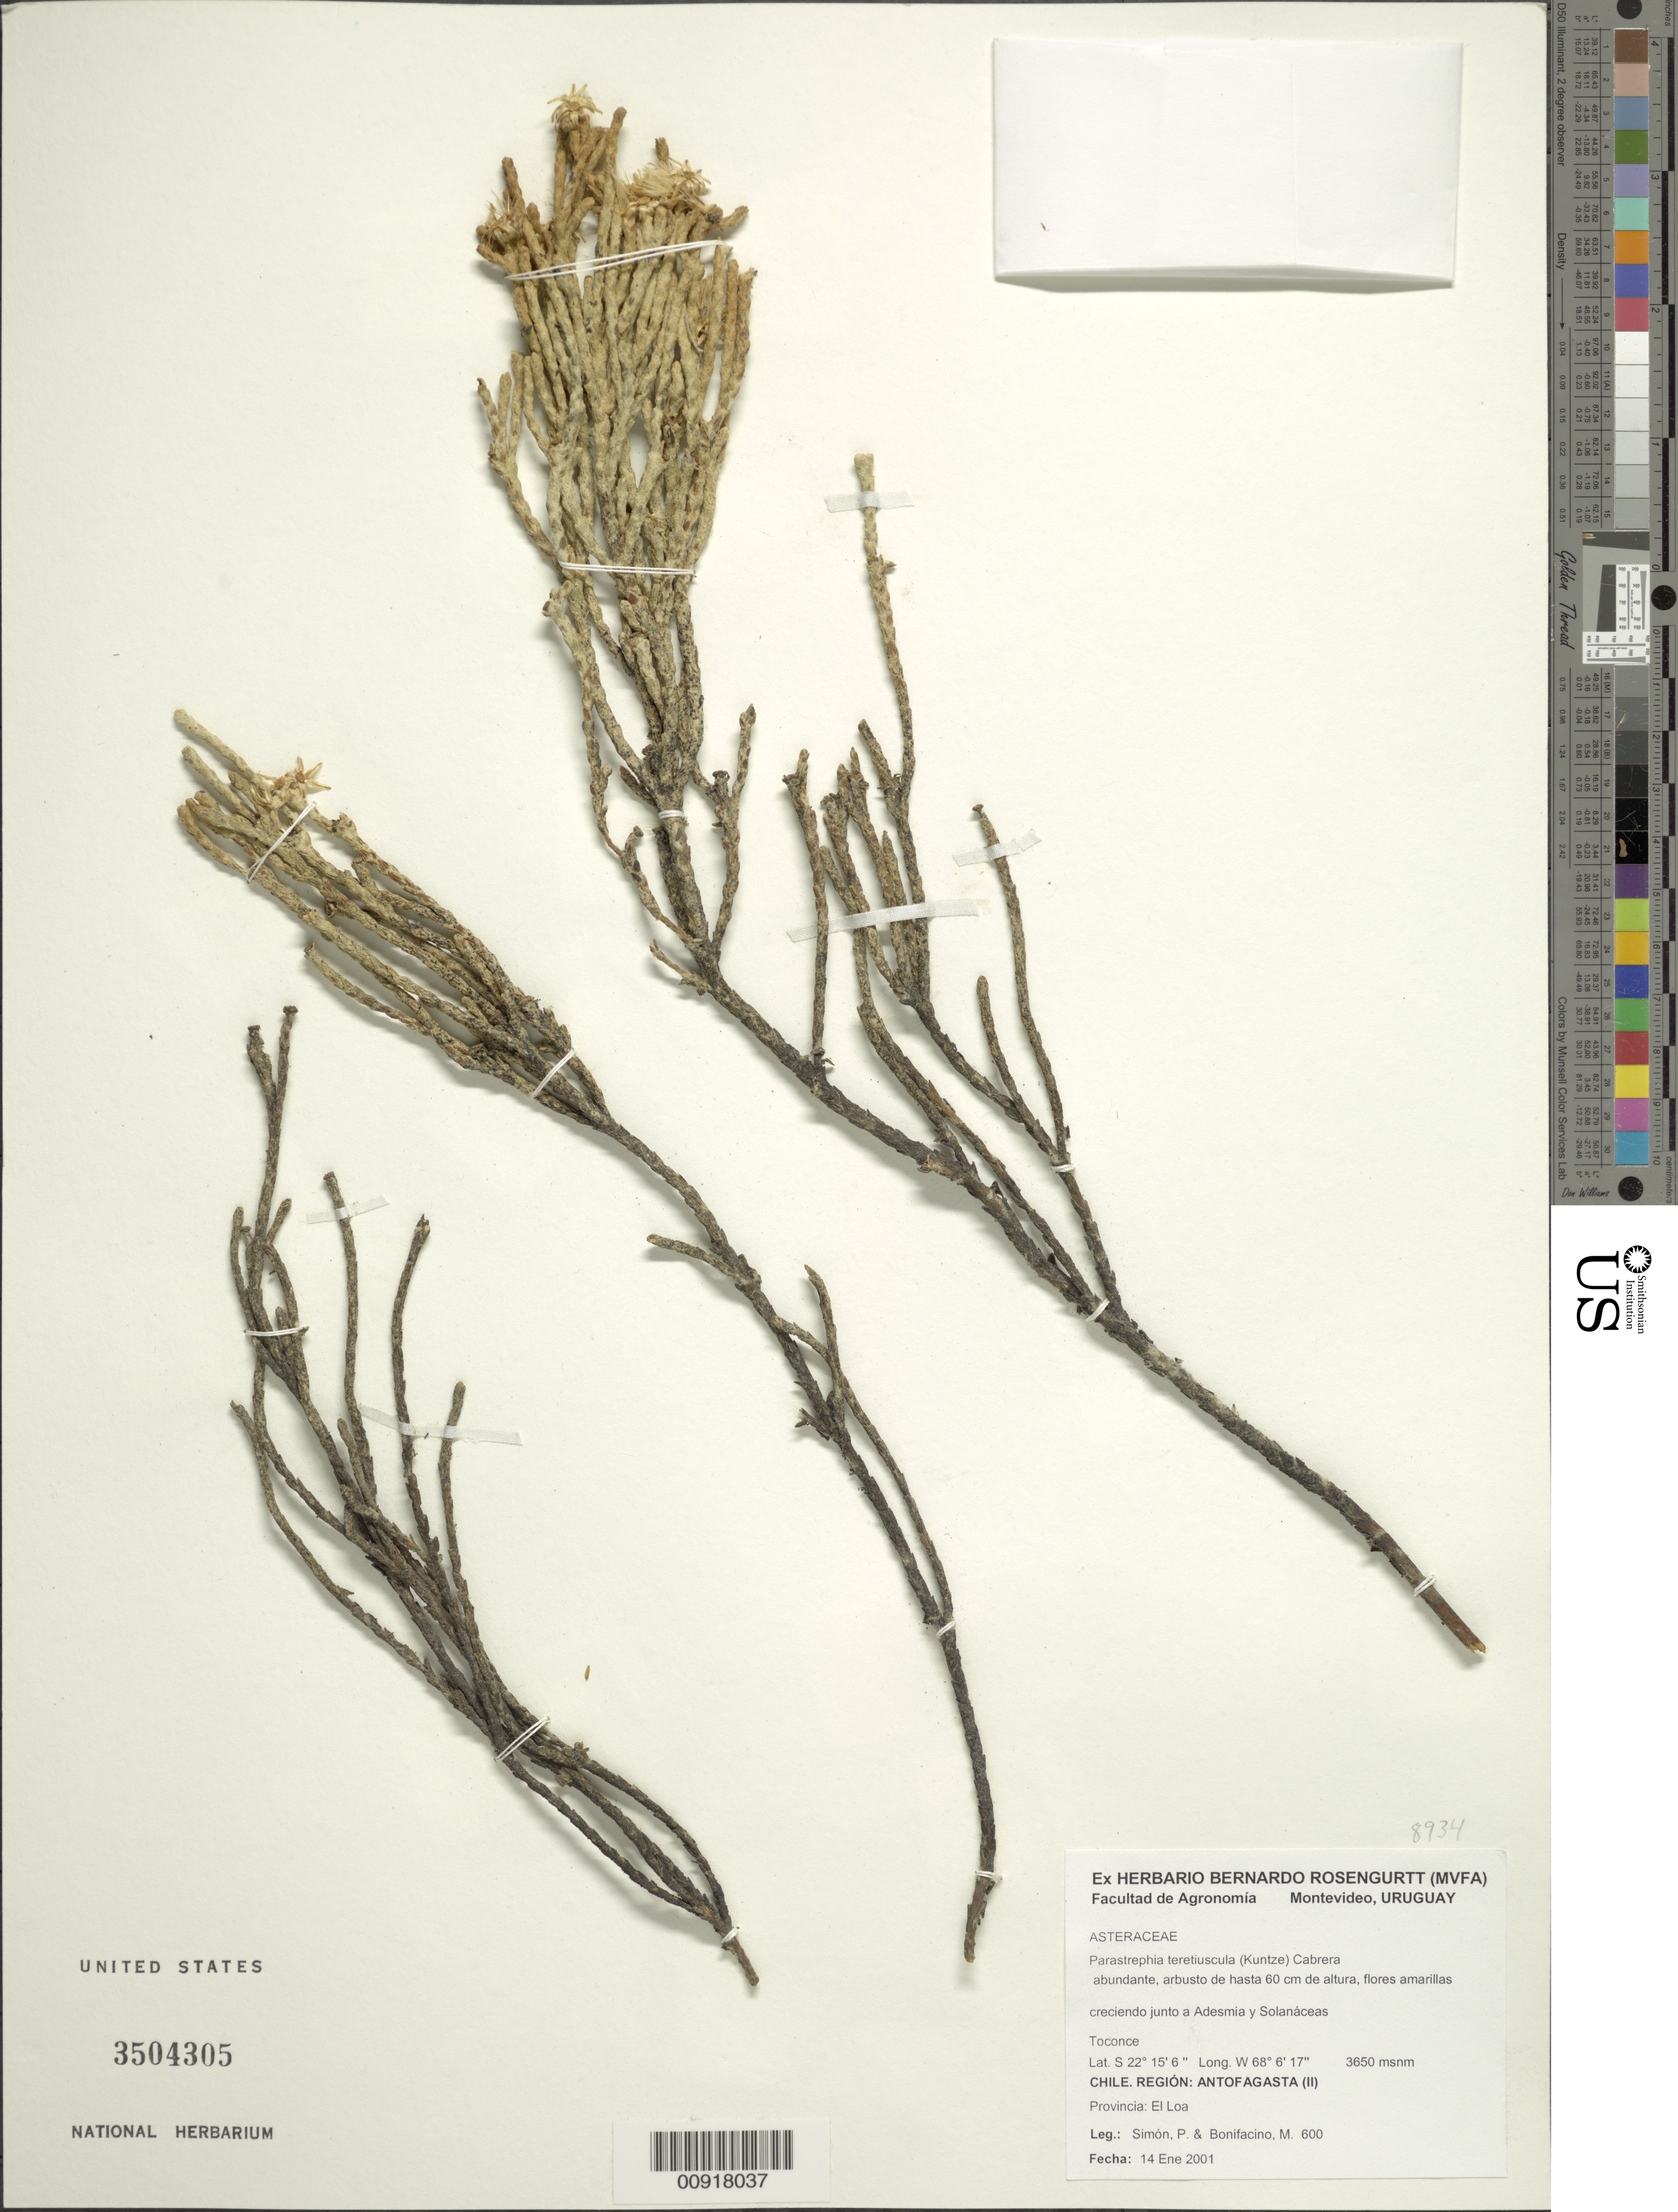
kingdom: Plantae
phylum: Tracheophyta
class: Magnoliopsida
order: Asterales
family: Asteraceae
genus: Parastrephia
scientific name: Parastrephia teretiuscula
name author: (Kuntze) Cabrera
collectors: P. M. Simón & M. Bonifacino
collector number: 600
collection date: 2001-01-14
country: Chile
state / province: Antofagasta (II)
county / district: El Loa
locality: Región Antofagasta (II), Prov. El Loa, Toconce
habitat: Creciendo junto a Adesmia y Solanáceas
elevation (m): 3650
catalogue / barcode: US 3504305